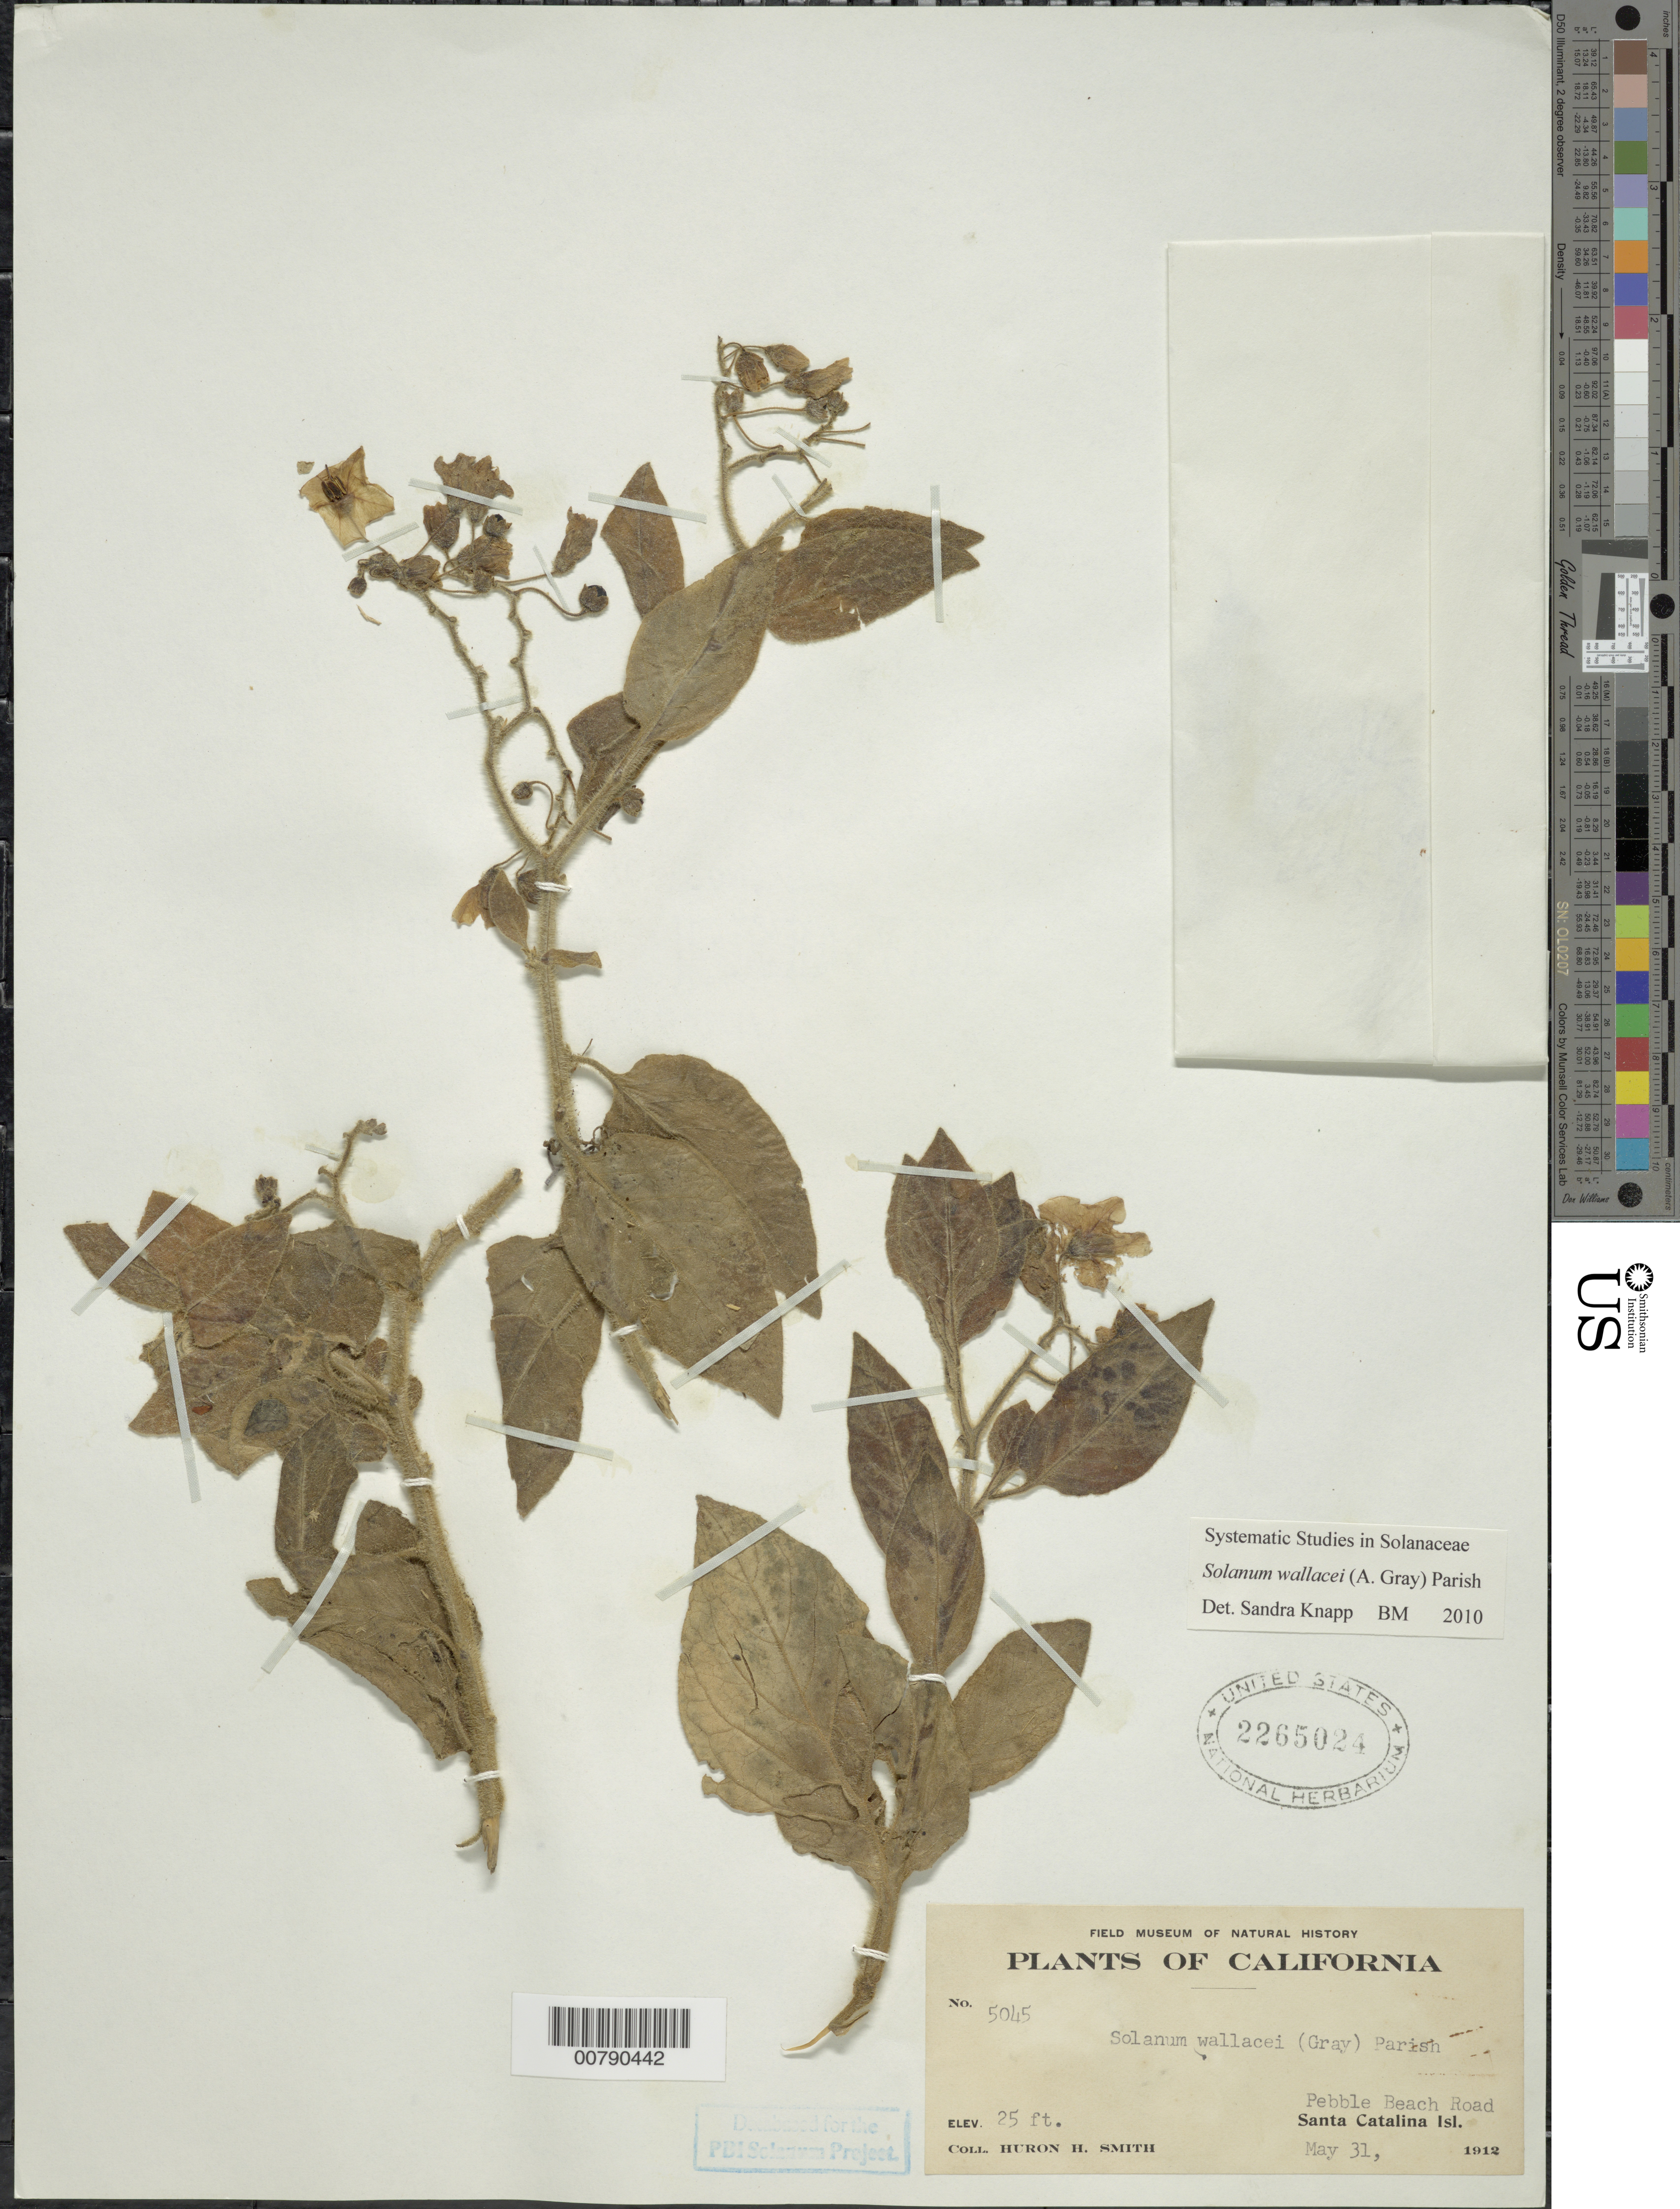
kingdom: Plantae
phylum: Tracheophyta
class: Magnoliopsida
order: Solanales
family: Solanaceae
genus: Solanum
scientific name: Solanum wallacei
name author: (A. Gray) Parish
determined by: Knapp, S. D.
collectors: H. H. Smith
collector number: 5045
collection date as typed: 31 May 1912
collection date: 1912-05-31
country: United States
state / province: California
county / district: Los Angeles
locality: Pebble Beach Road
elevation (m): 7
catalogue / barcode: US 2265024